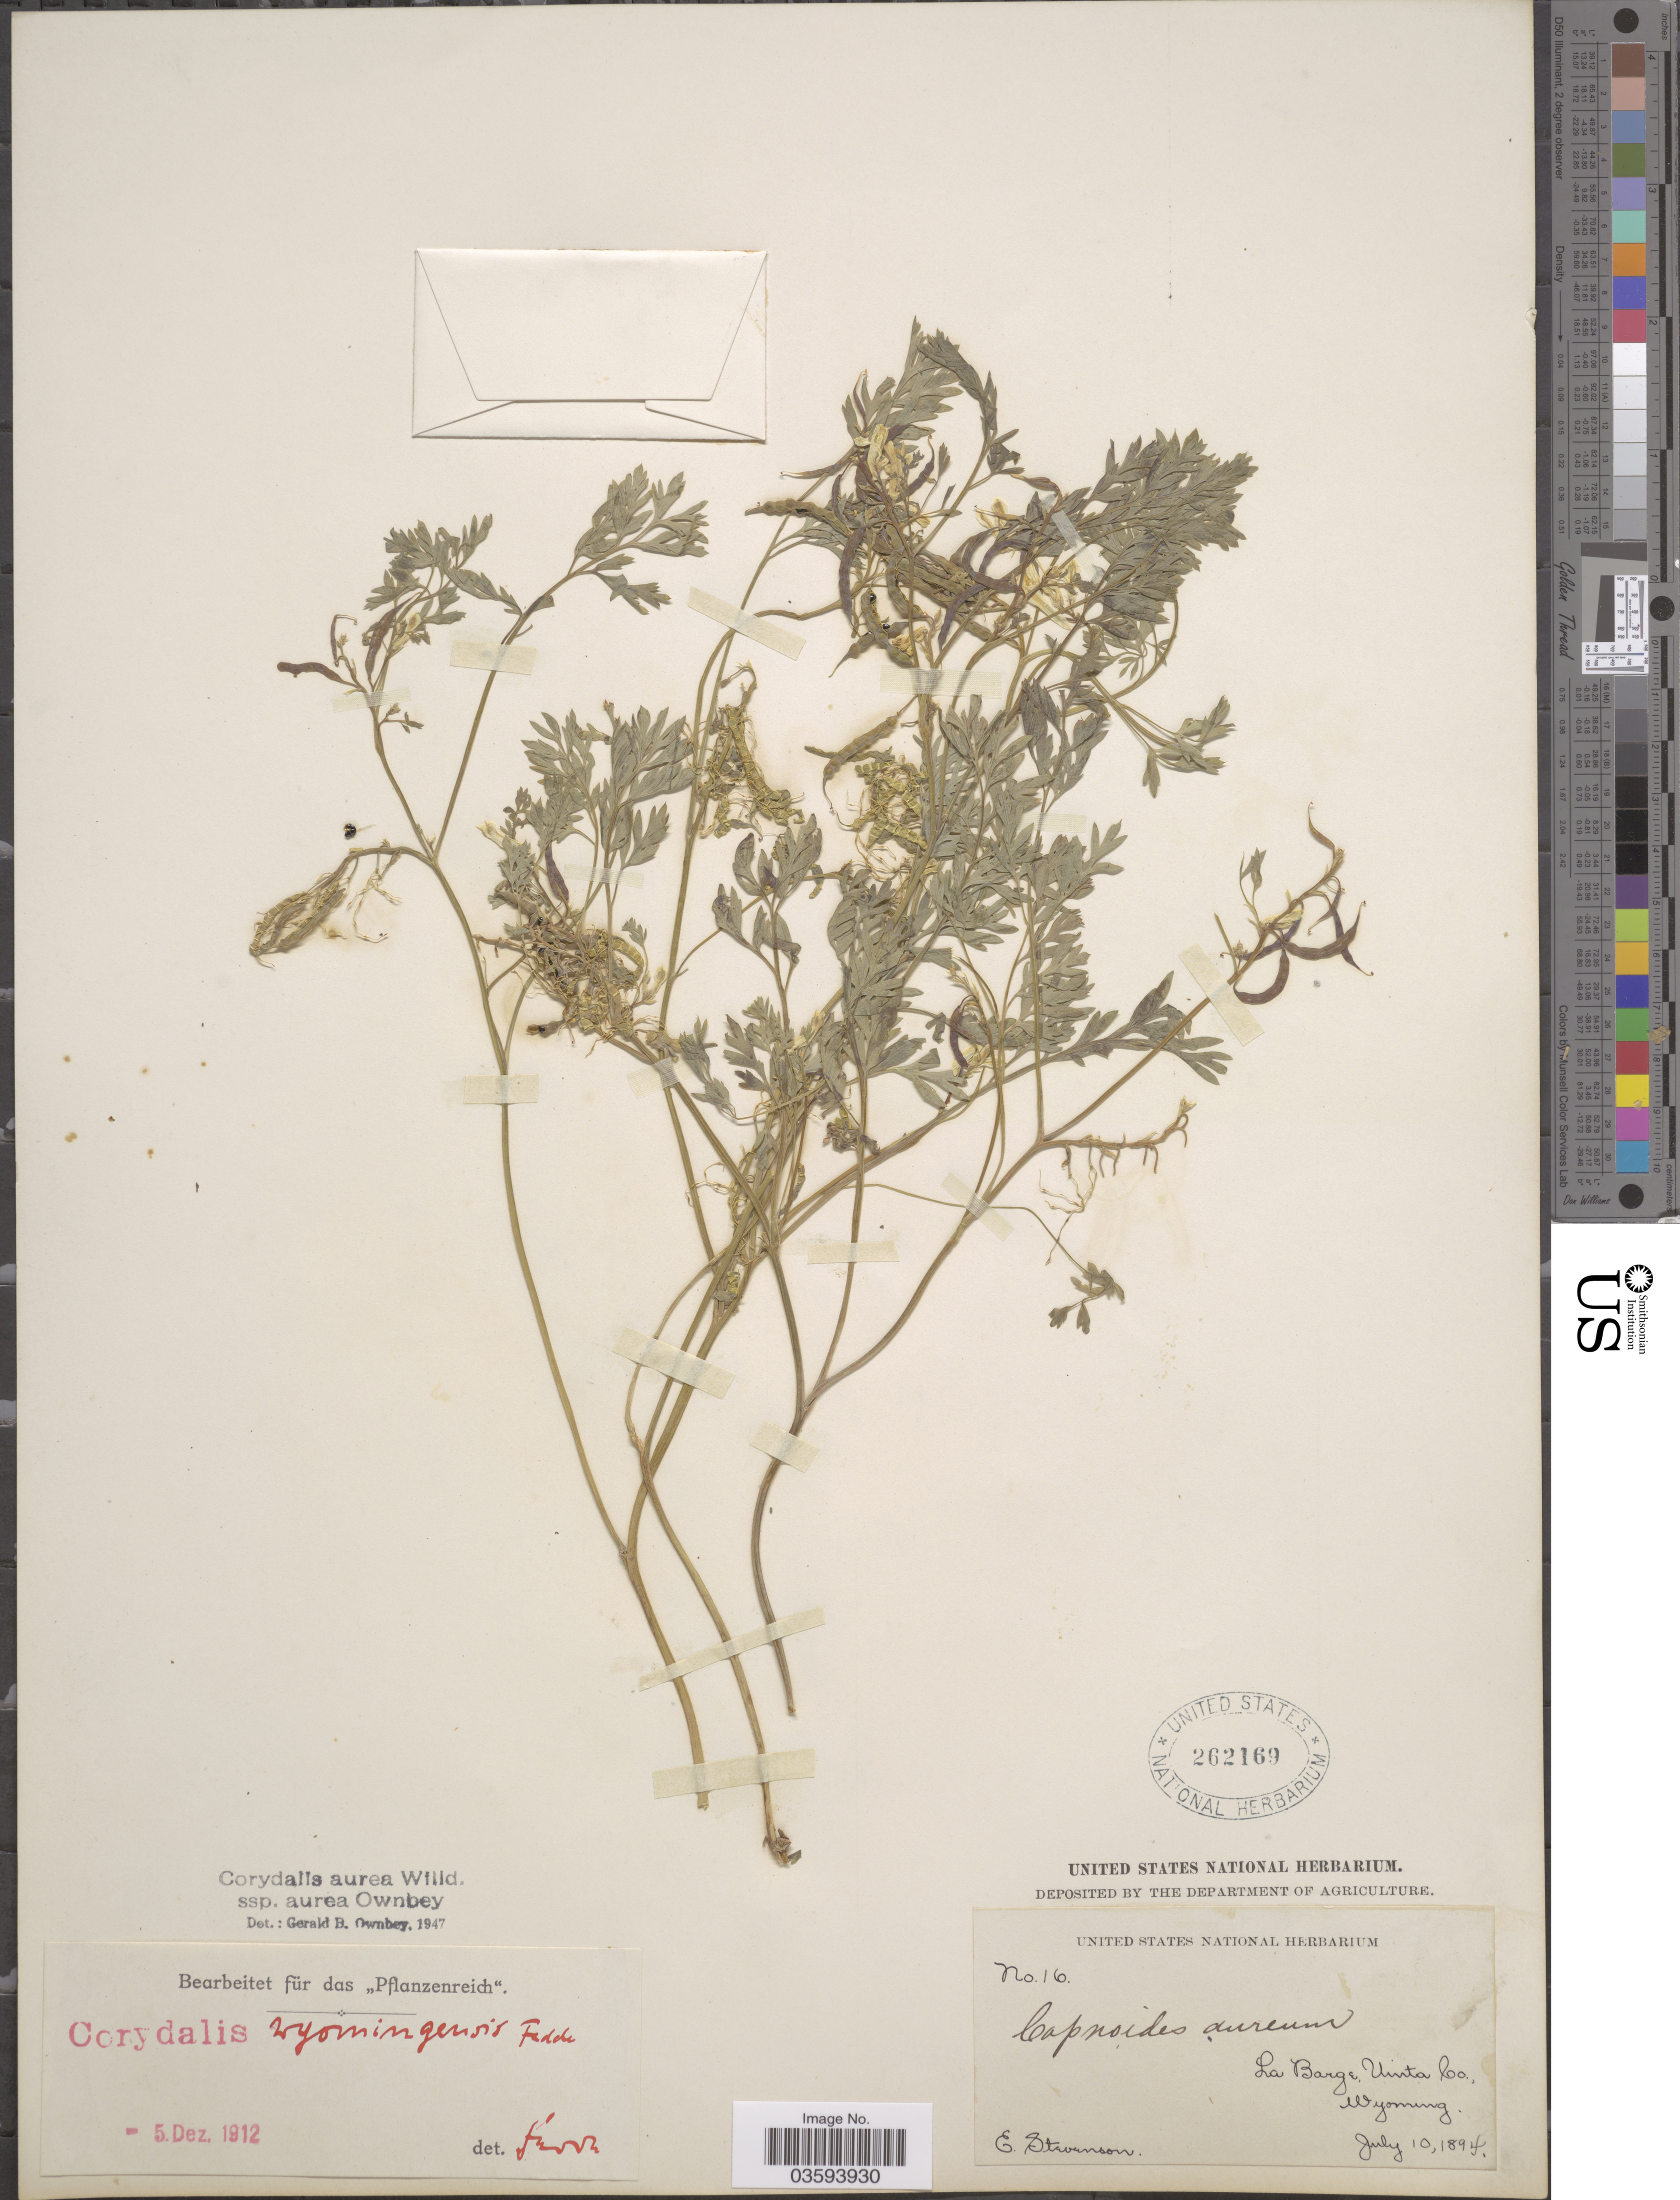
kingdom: Plantae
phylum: Tracheophyta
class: Magnoliopsida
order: Ranunculales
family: Papaveraceae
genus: Corydalis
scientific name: Corydalis aurea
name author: Willd.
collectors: E. Stevenson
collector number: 16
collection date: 1894-07-10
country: United States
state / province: Wyoming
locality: La Barge, Uinta Co.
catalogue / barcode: US 262169